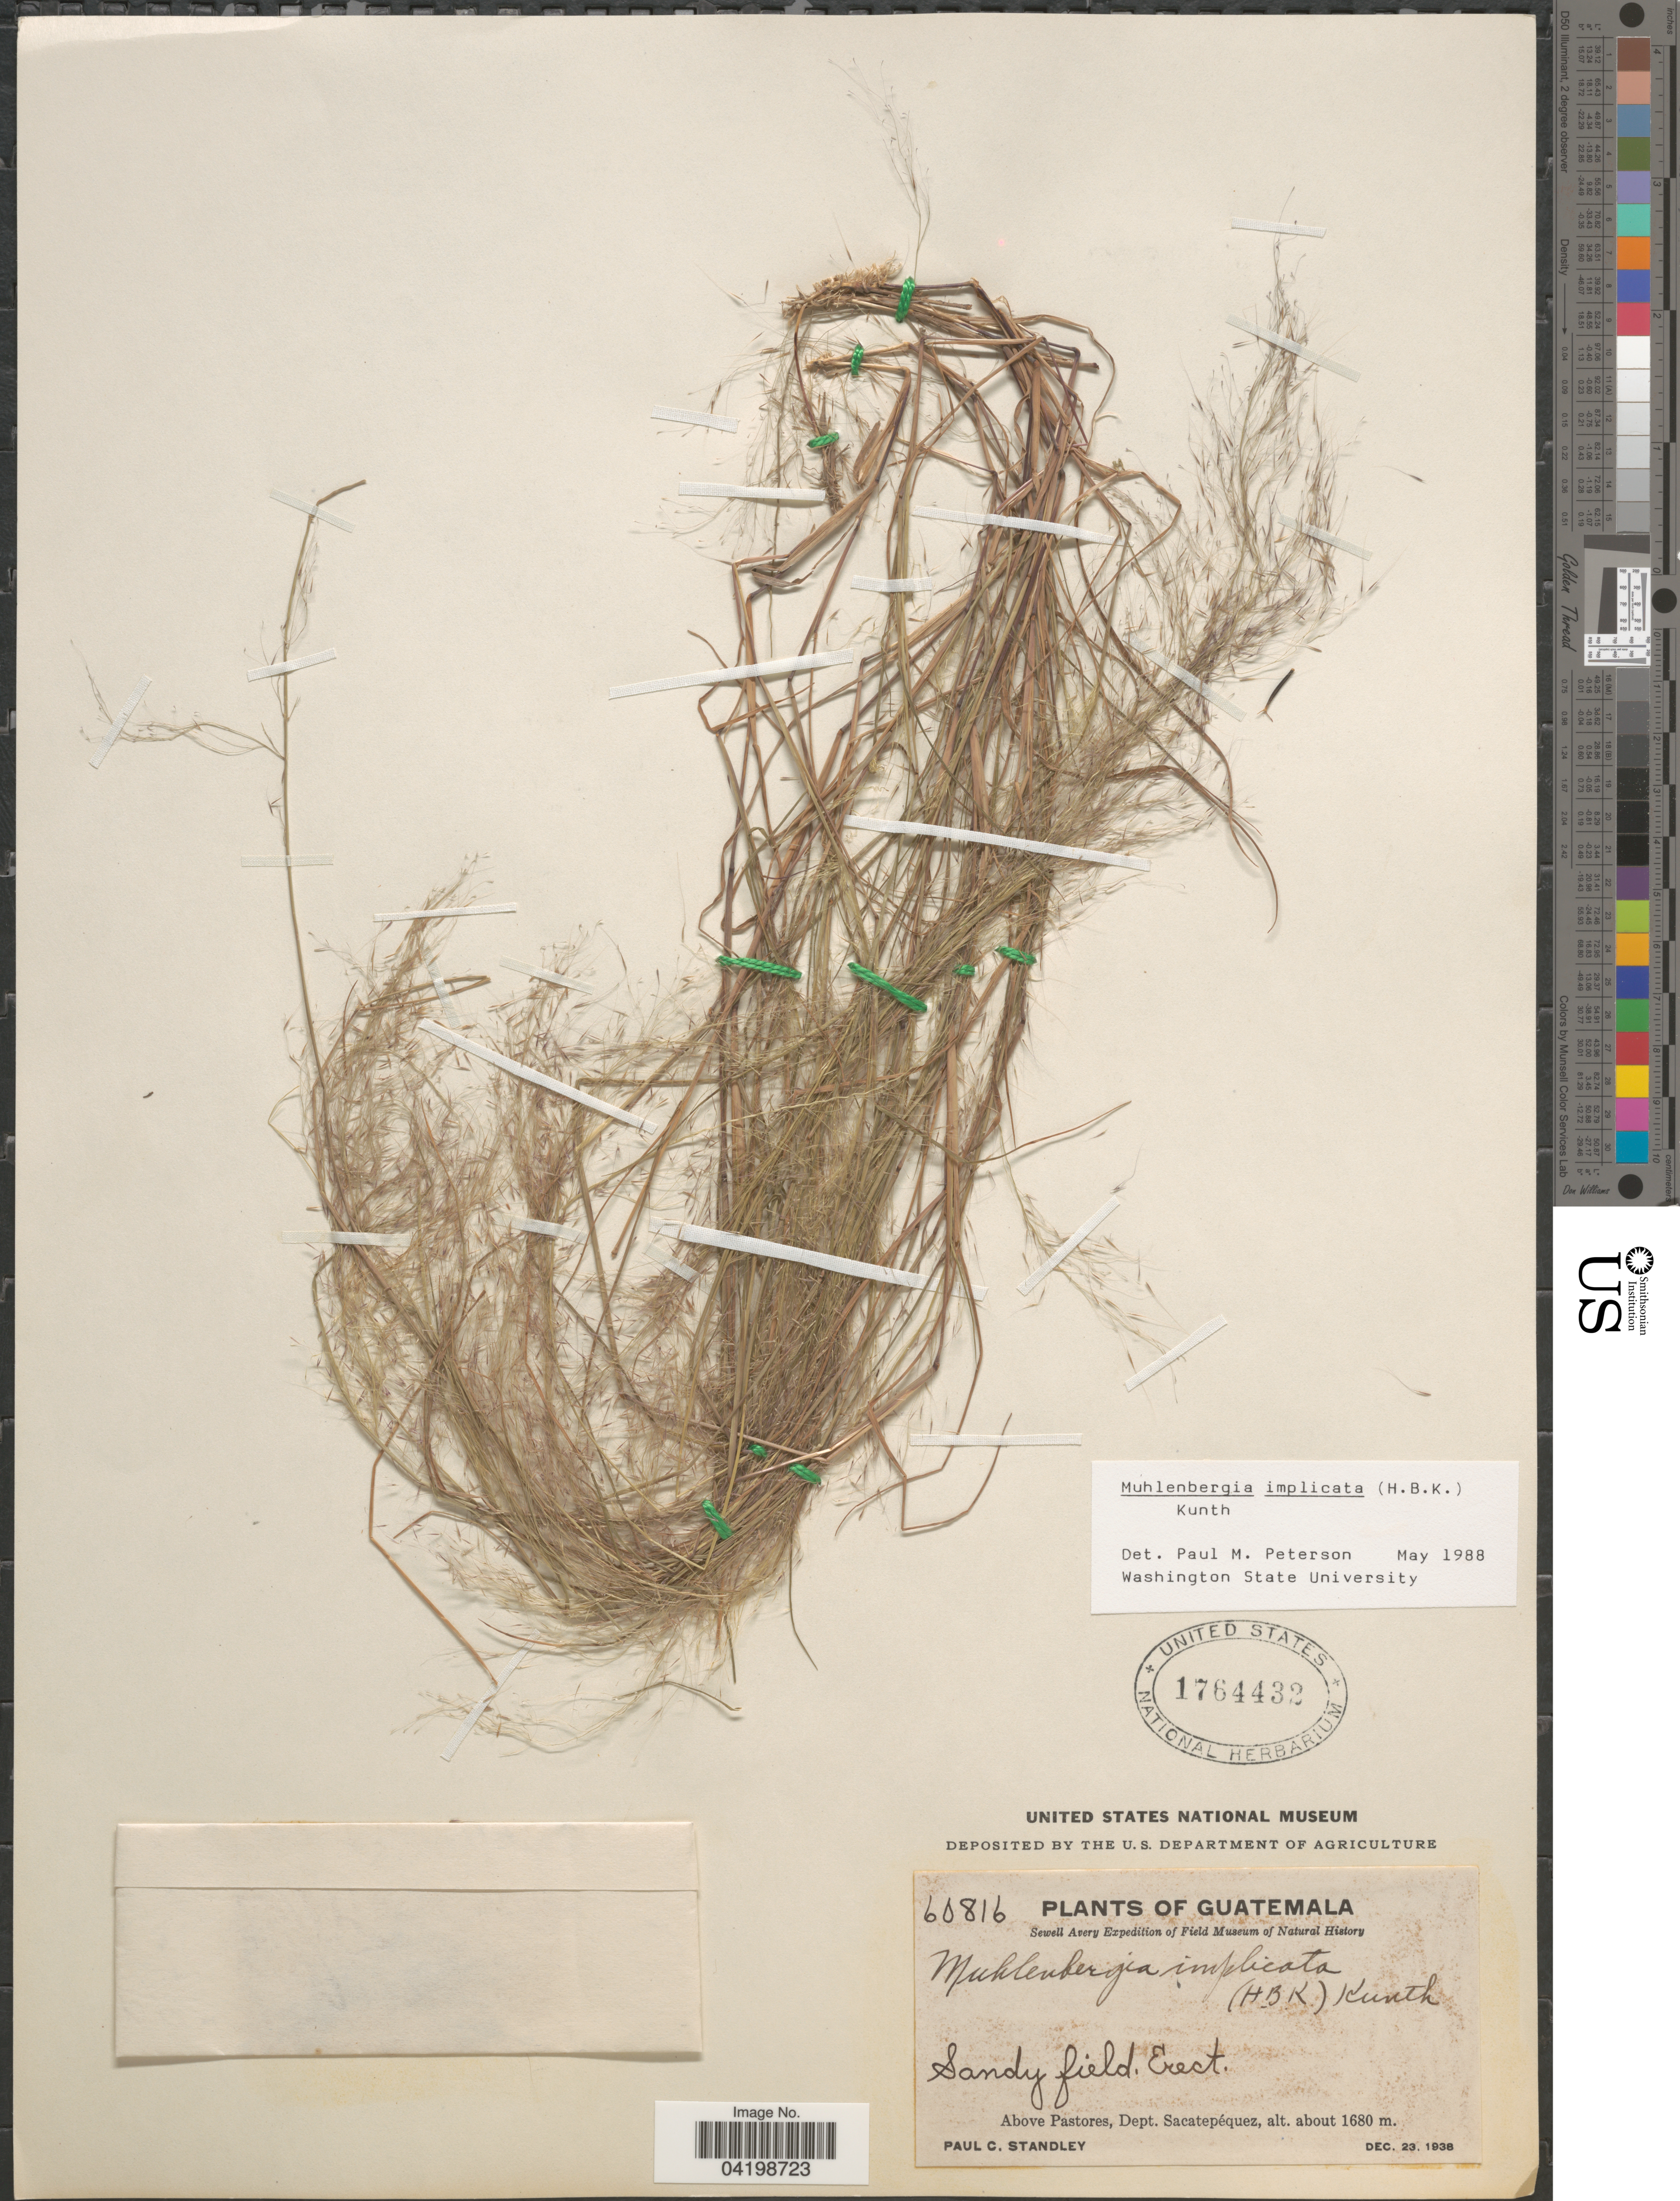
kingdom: Plantae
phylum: Tracheophyta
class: Liliopsida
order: Poales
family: Poaceae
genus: Muhlenbergia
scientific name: Muhlenbergia implicata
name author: (Kunth) Trin.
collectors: P. C. Standley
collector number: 60816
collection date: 1938-12-23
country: Guatemala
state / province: Sacatepequez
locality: Sewell Avery Expedition. Above Pastores, Dept. Sacatepéquez.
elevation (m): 1680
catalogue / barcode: US 1764432